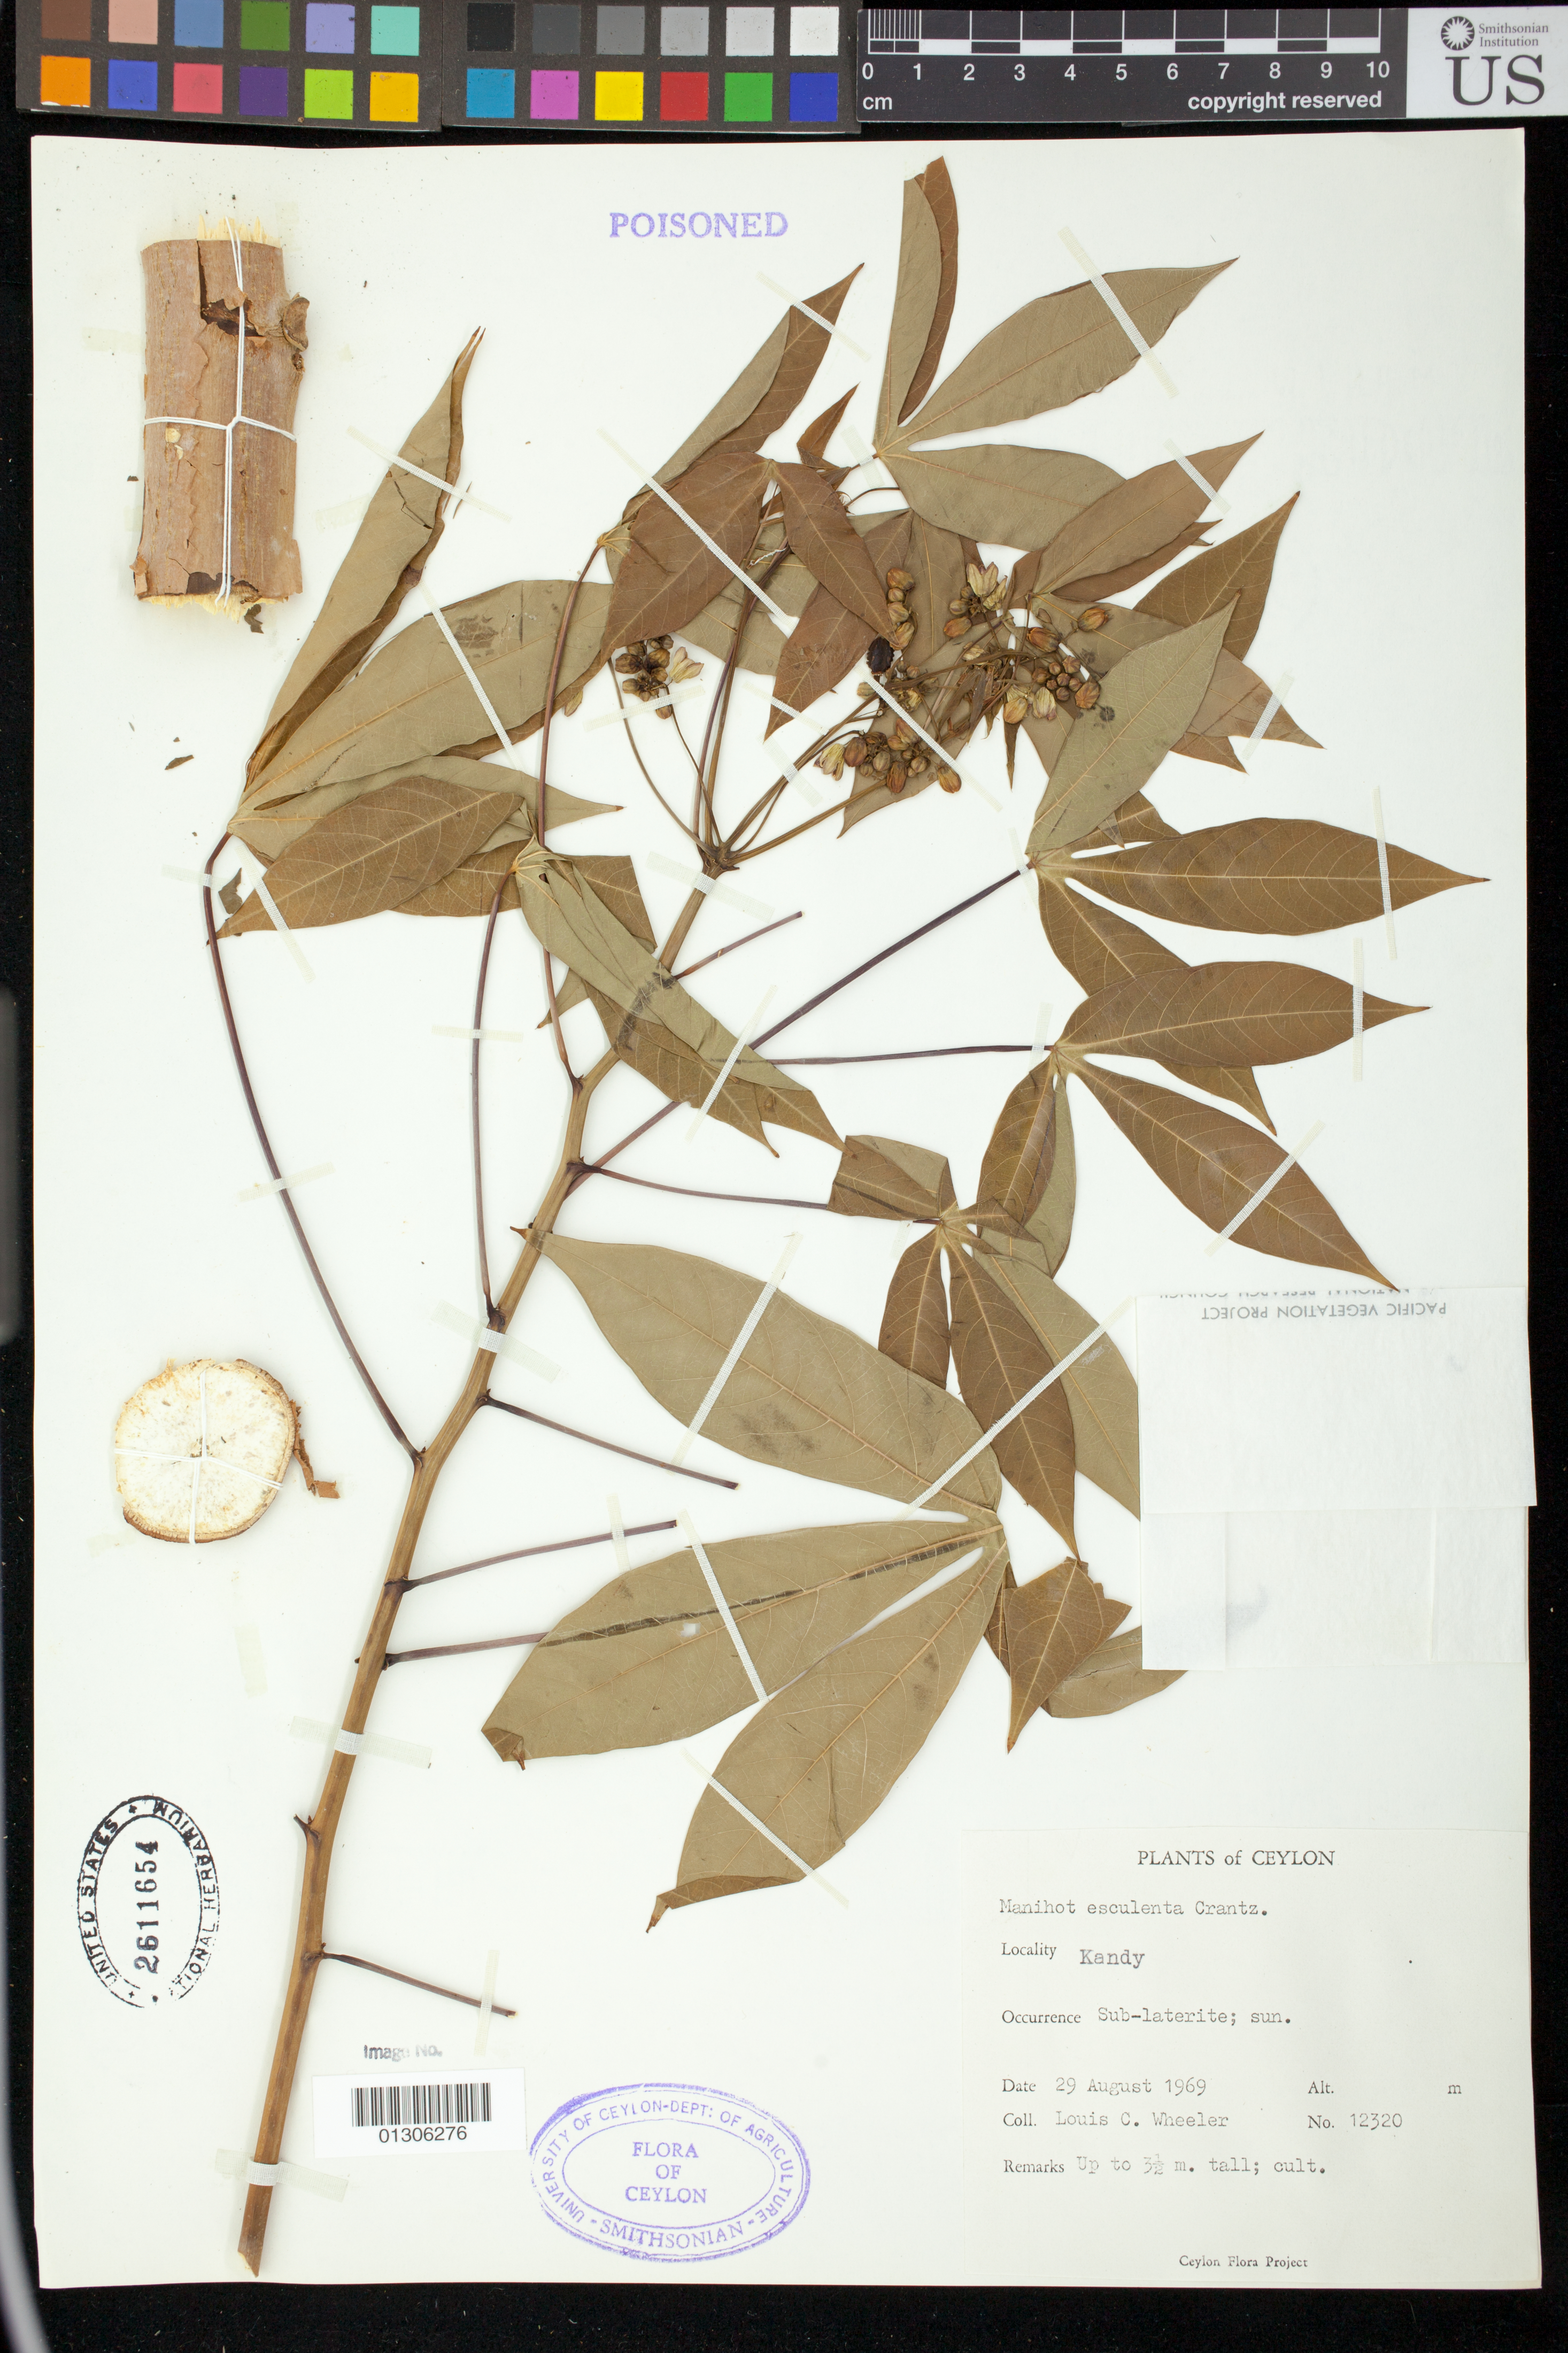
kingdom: Plantae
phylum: Tracheophyta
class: Magnoliopsida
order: Malpighiales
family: Euphorbiaceae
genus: Manihot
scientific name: Manihot esculenta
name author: Crantz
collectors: L. C. Wheeler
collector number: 12320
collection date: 1969-08-29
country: Sri Lanka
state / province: Central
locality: Kandy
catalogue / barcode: US 2611654